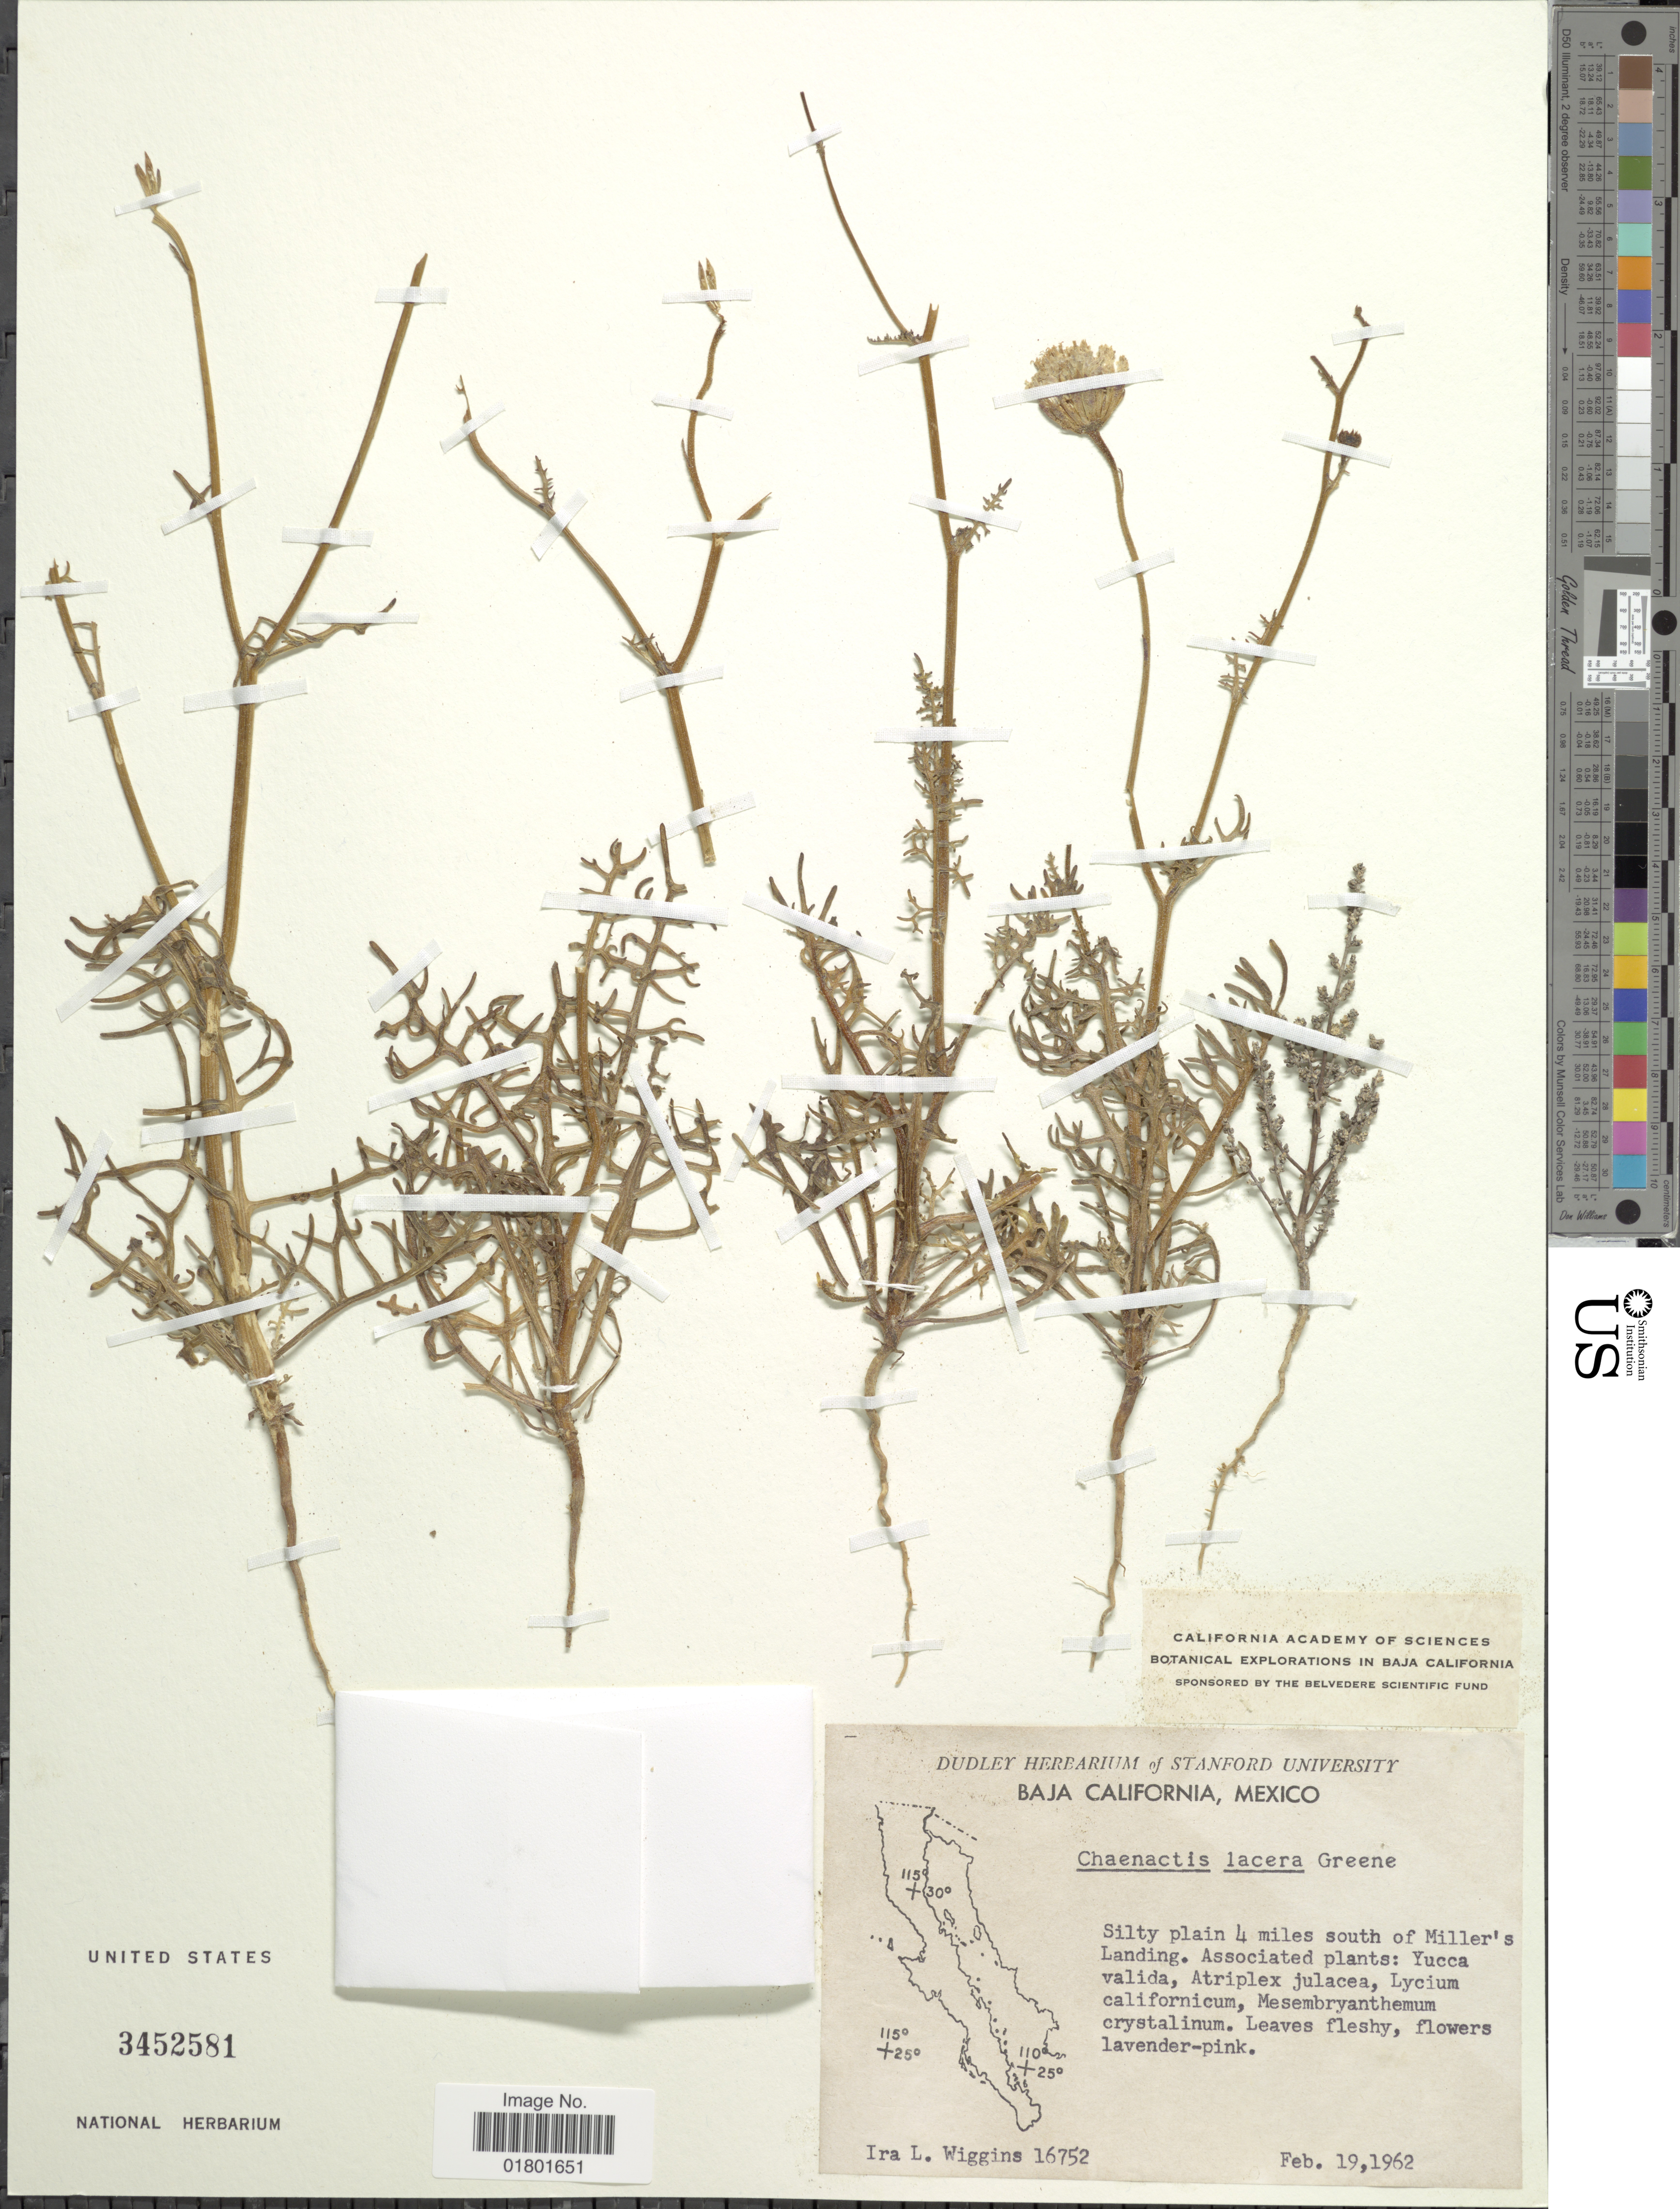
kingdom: Plantae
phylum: Tracheophyta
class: Magnoliopsida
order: Asterales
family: Asteraceae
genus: Chaenactis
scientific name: Chaenactis lacera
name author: Greene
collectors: I. L. Wiggins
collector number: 16752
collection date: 1962-02-19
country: Mexico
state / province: Baja California Sur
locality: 4 miles south of Miller's Landing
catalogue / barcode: US 3452581